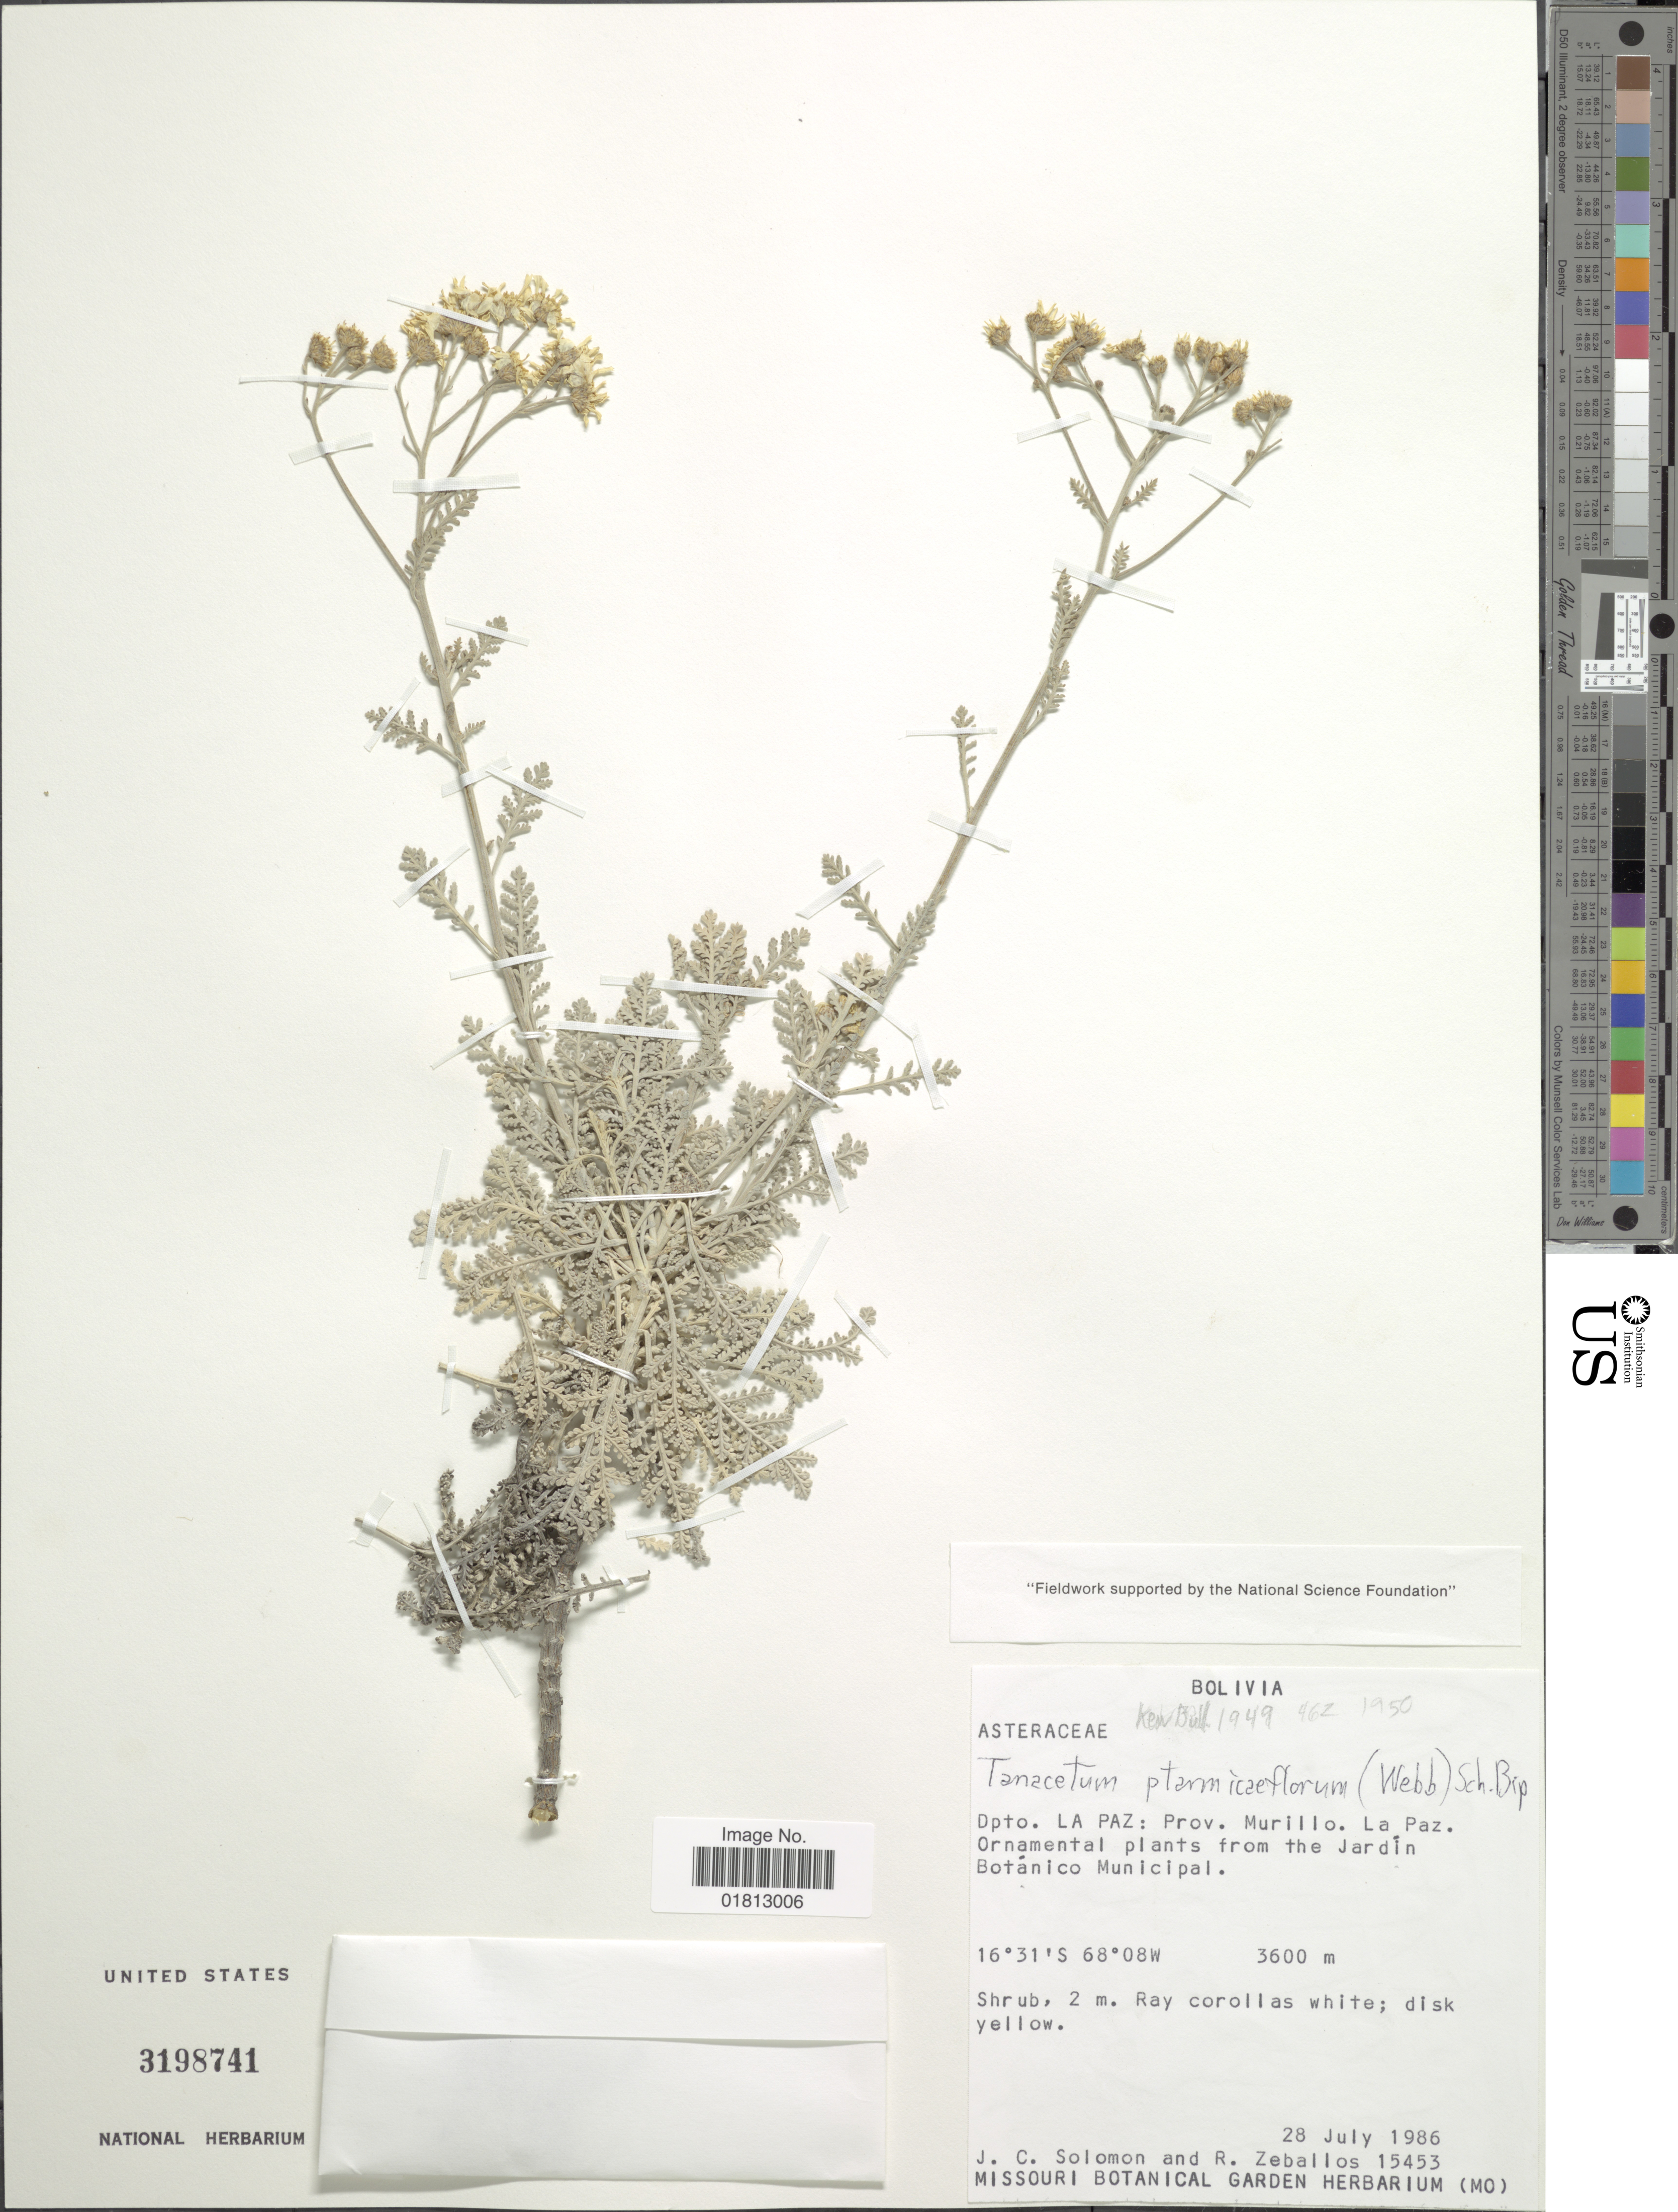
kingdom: Plantae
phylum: Tracheophyta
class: Magnoliopsida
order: Asterales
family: Asteraceae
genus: Tanacetum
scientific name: Tanacetum ptarmicaeflorum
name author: (Webb & Berthel.) Sch. Bip.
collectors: J. C. Solomon & R. Zeballos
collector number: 15453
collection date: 1986-07-28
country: Bolivia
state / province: La Paz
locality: Dpto. La Paz: Prov. Murillo, La Paz. Ornamental plants from the Jardin Botanico Municipal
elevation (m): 3600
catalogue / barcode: US 3198741